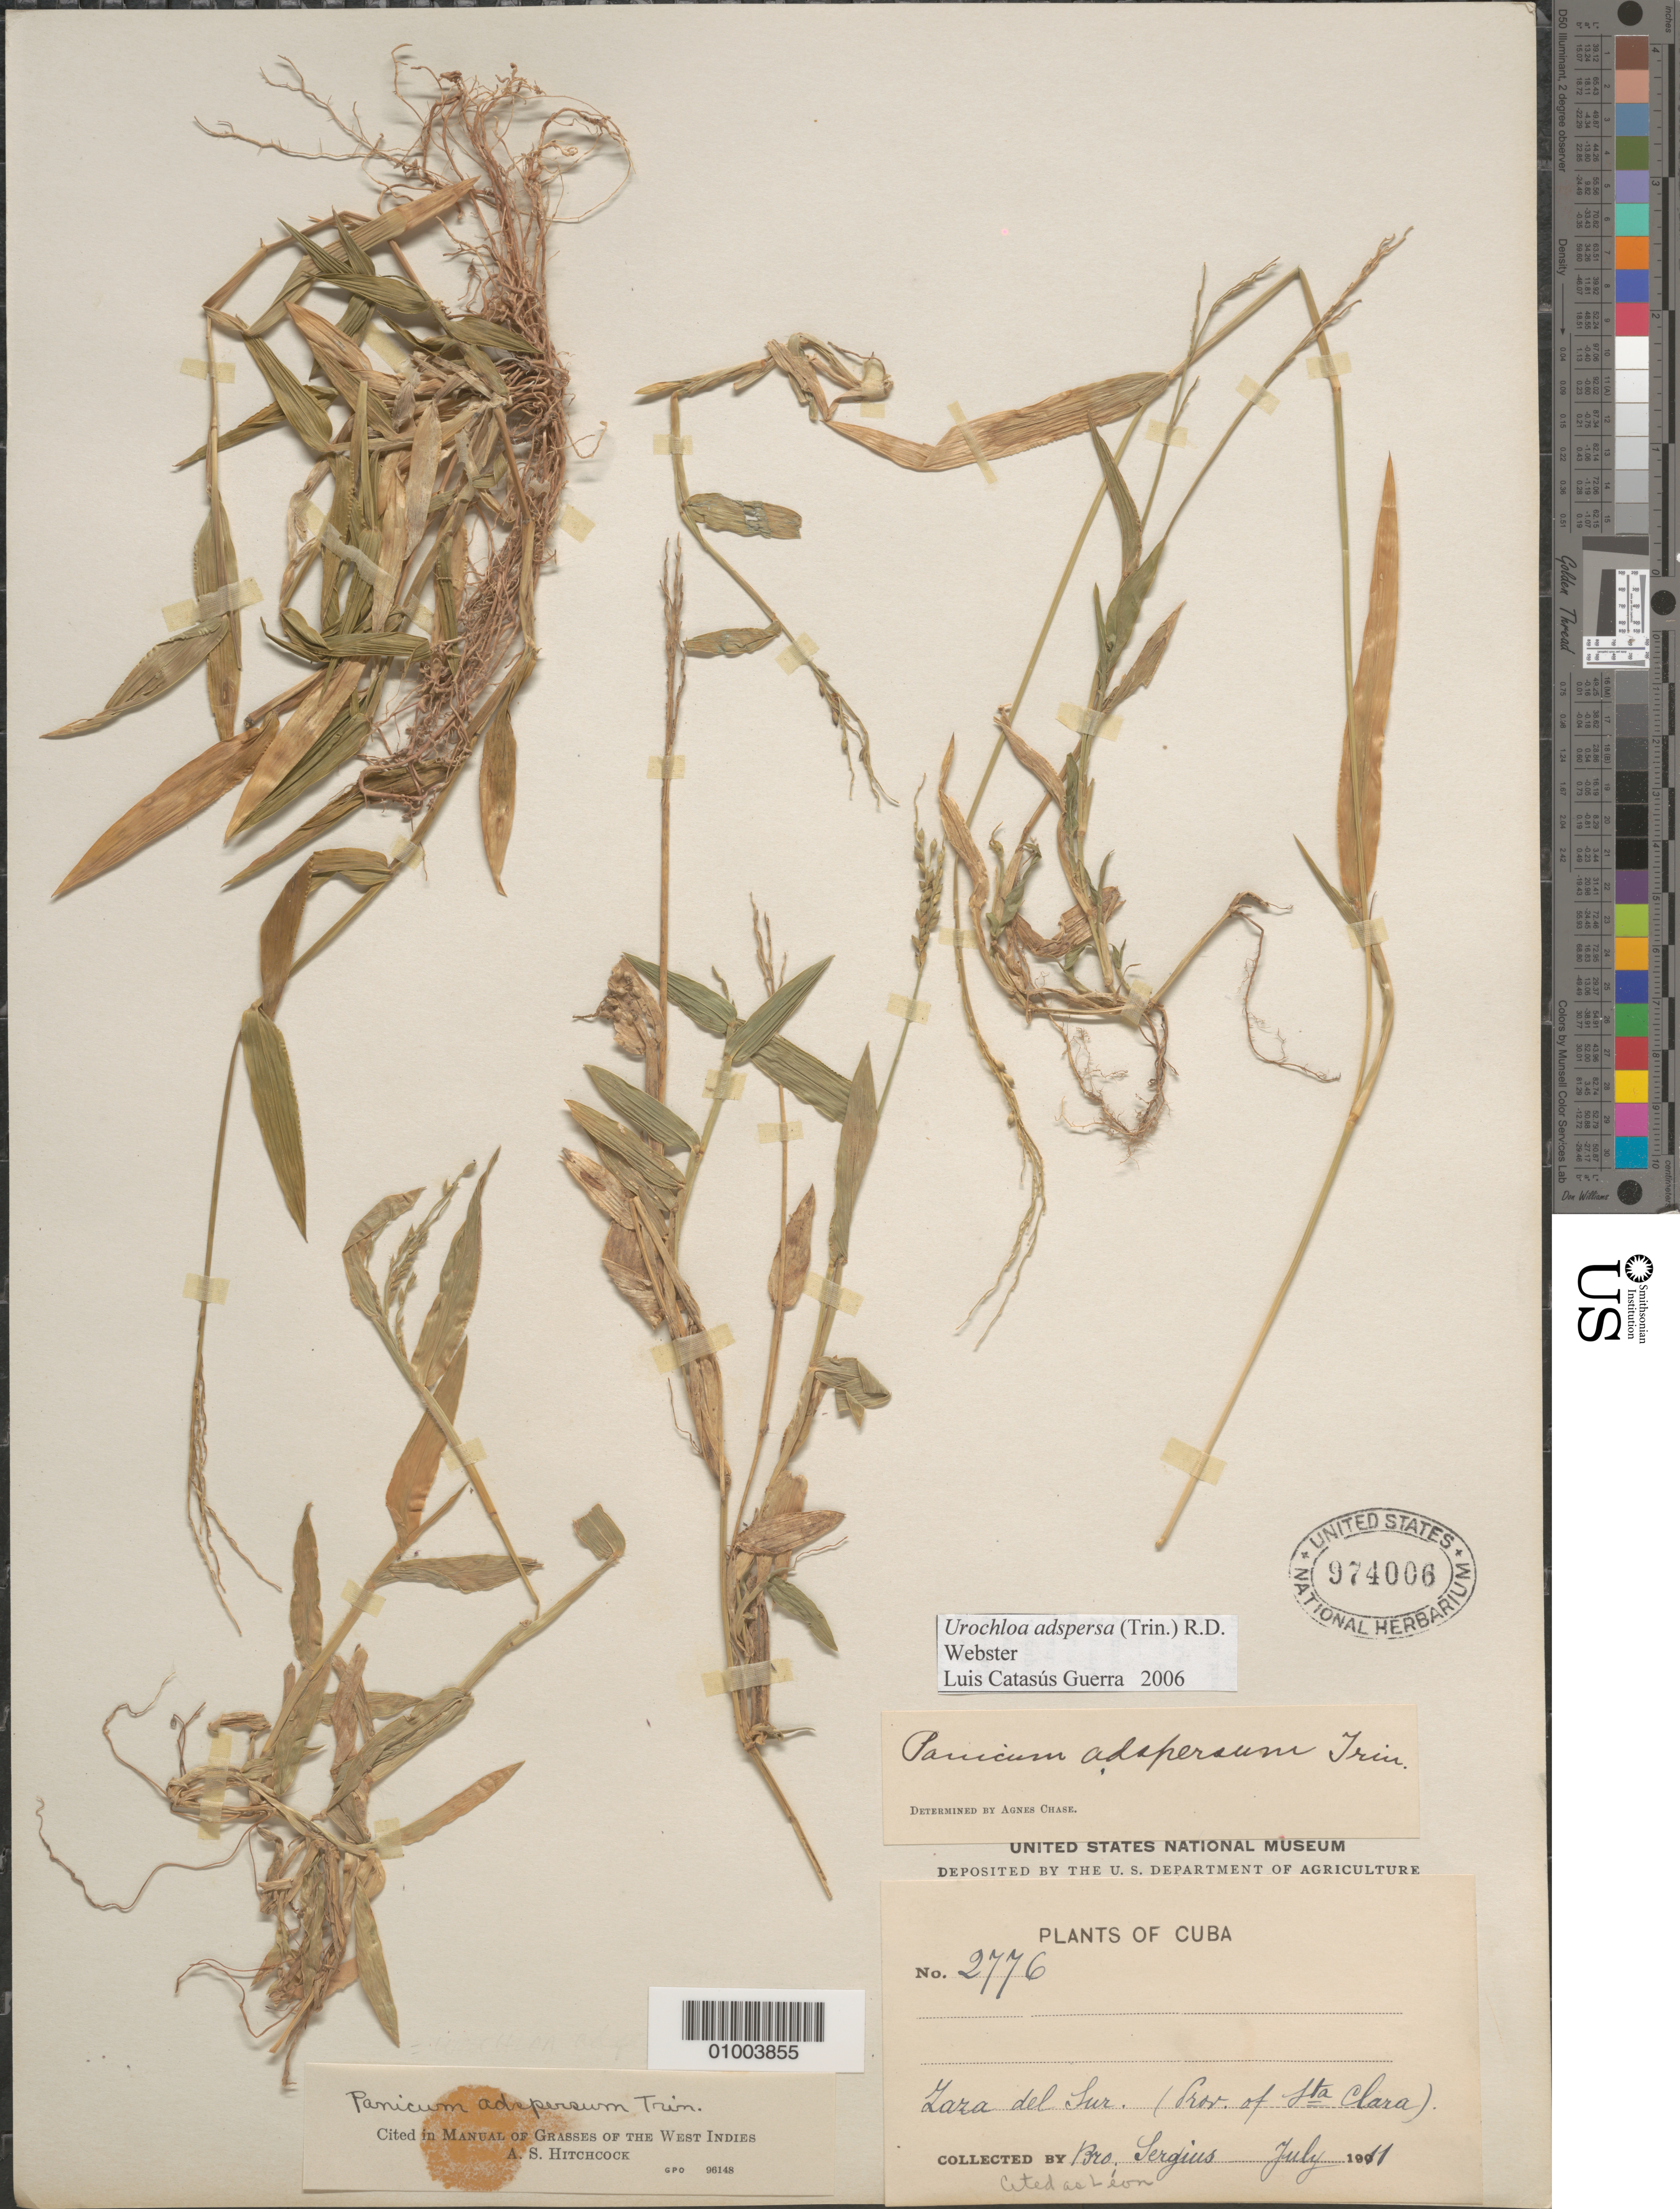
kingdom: Plantae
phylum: Tracheophyta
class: Liliopsida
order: Poales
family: Poaceae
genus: Urochloa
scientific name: Urochloa adspersa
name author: (Trin.) R.D. Webster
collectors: Sergios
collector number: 2776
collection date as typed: Jul 1911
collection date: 1911-07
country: Cuba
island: Cuba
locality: Lara del fur Prov of Sta Clara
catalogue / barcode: US 974006